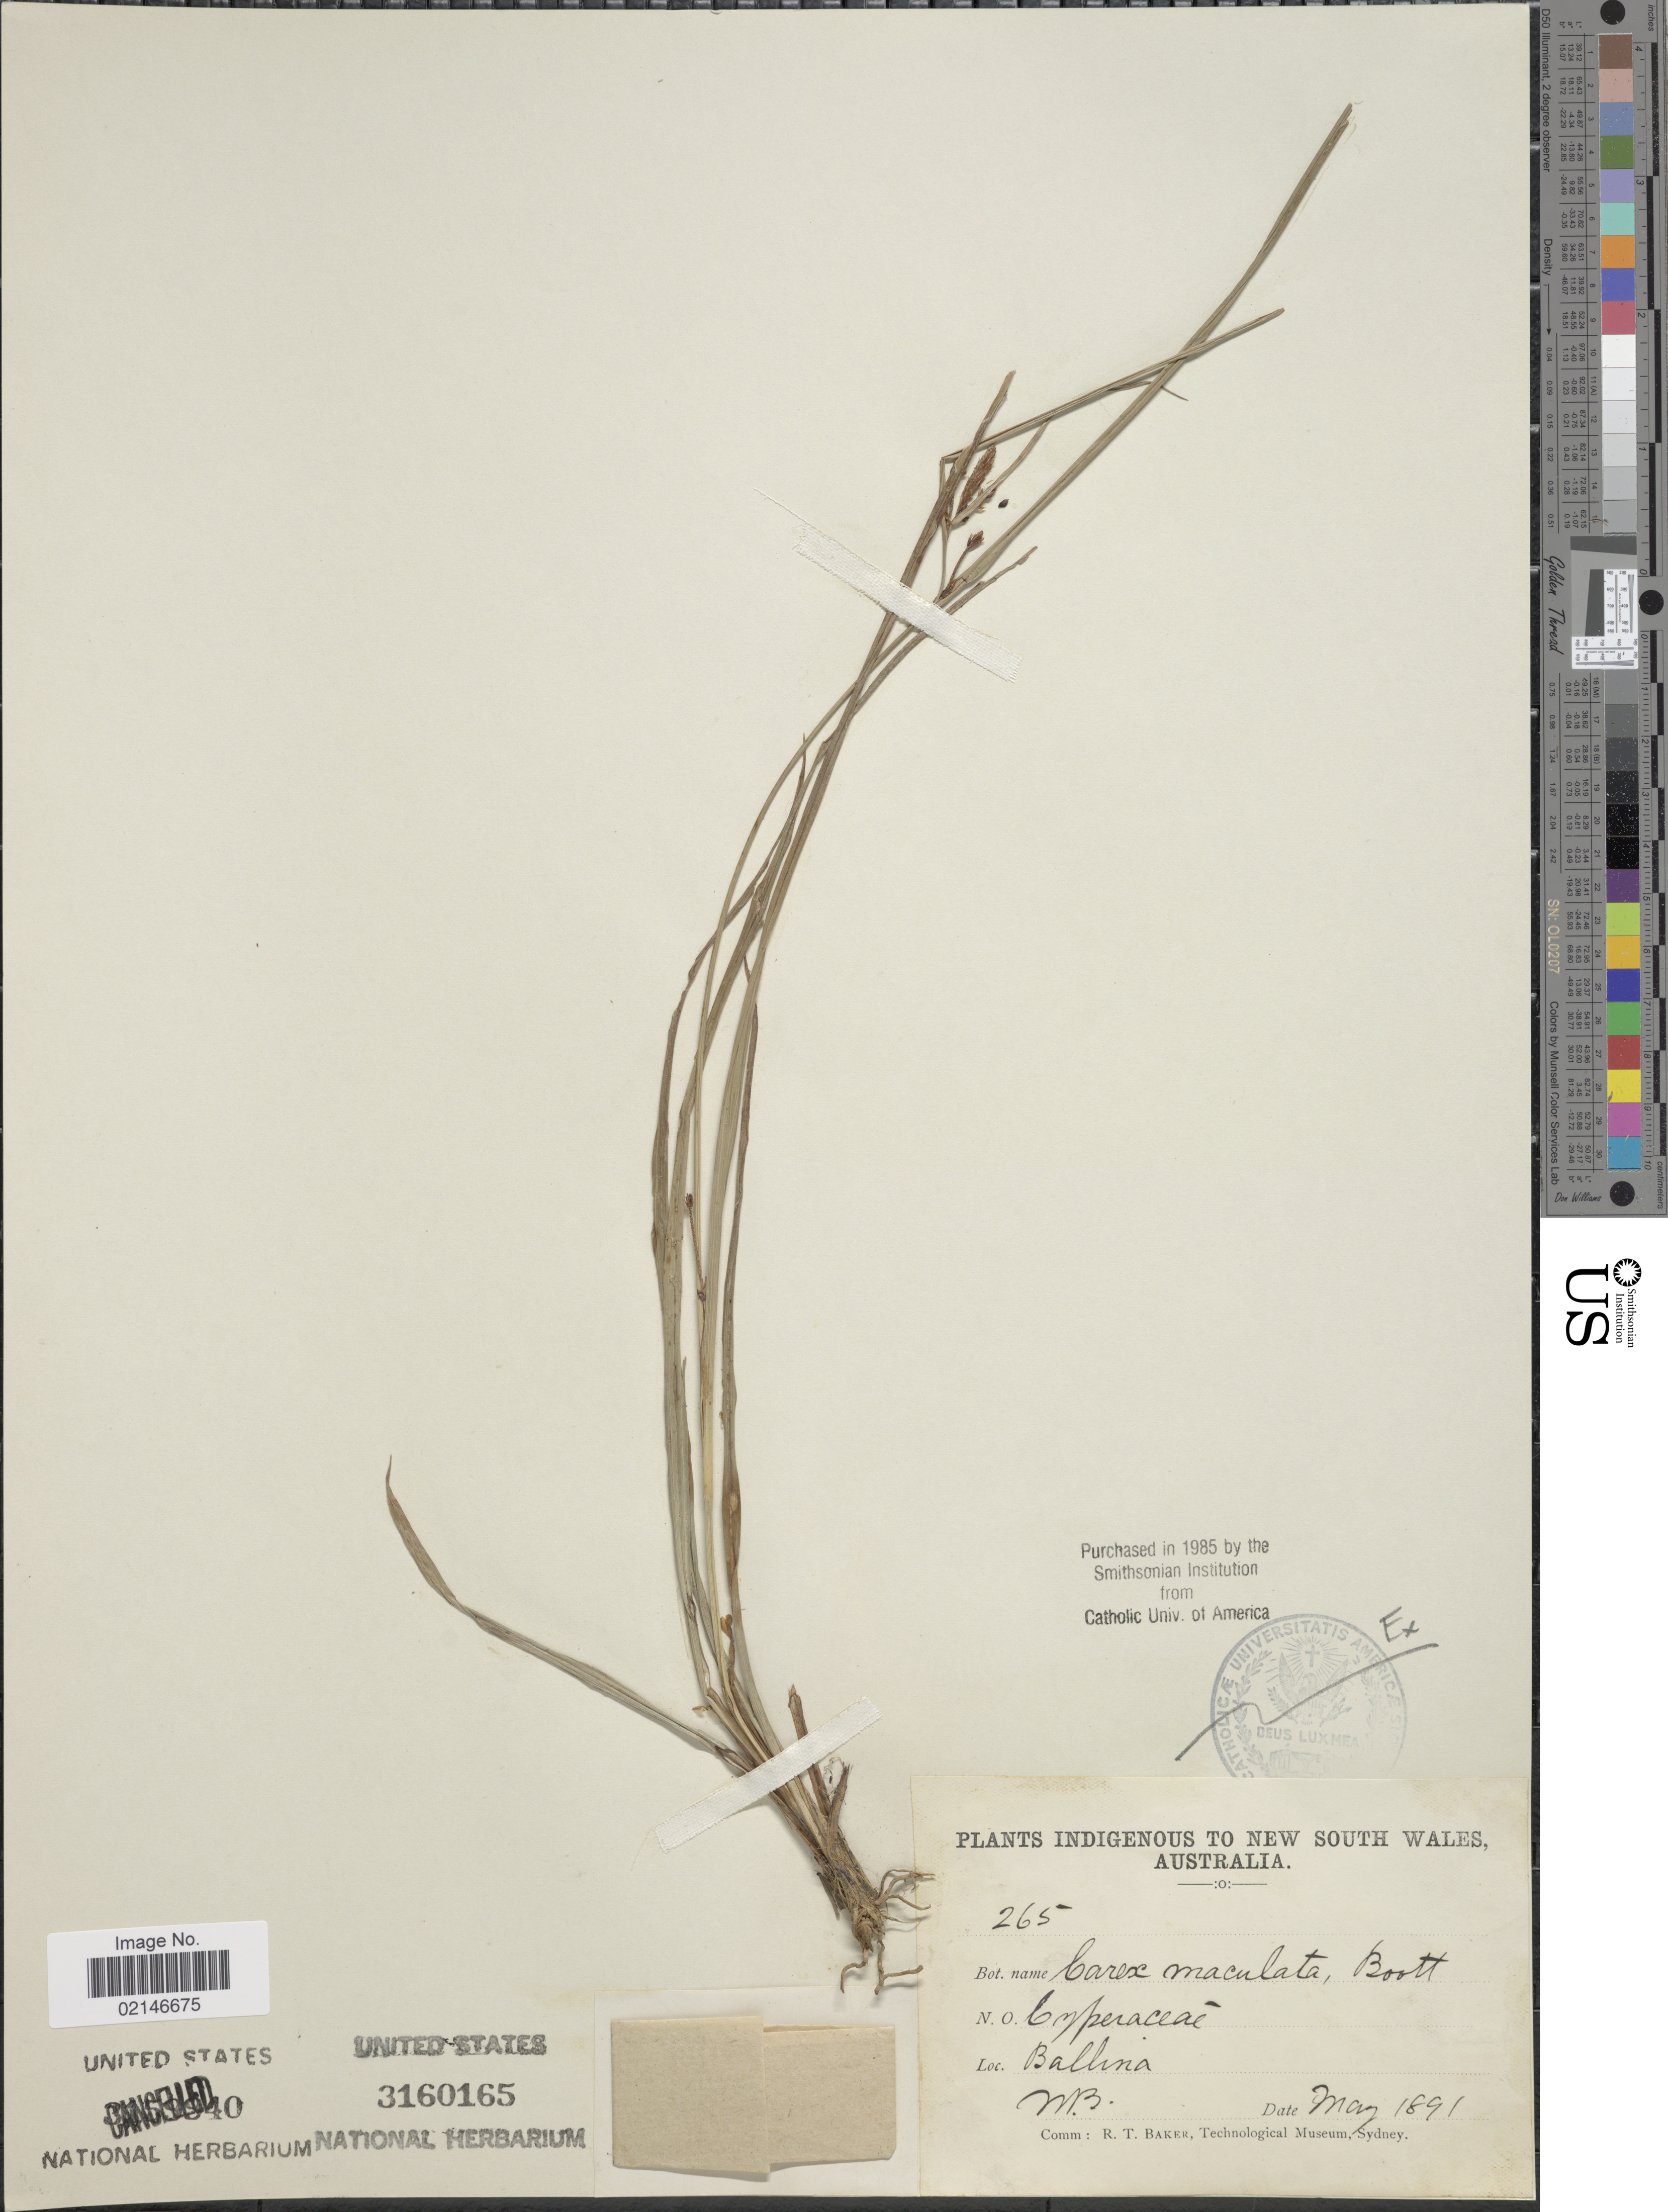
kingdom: Plantae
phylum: Tracheophyta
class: Liliopsida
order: Poales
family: Cyperaceae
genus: Carex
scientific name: Carex maculata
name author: Boott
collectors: W. B.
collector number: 265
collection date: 1891-05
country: Australia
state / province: New South Wales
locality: New South Wales, Ballina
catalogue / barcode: US 3160165